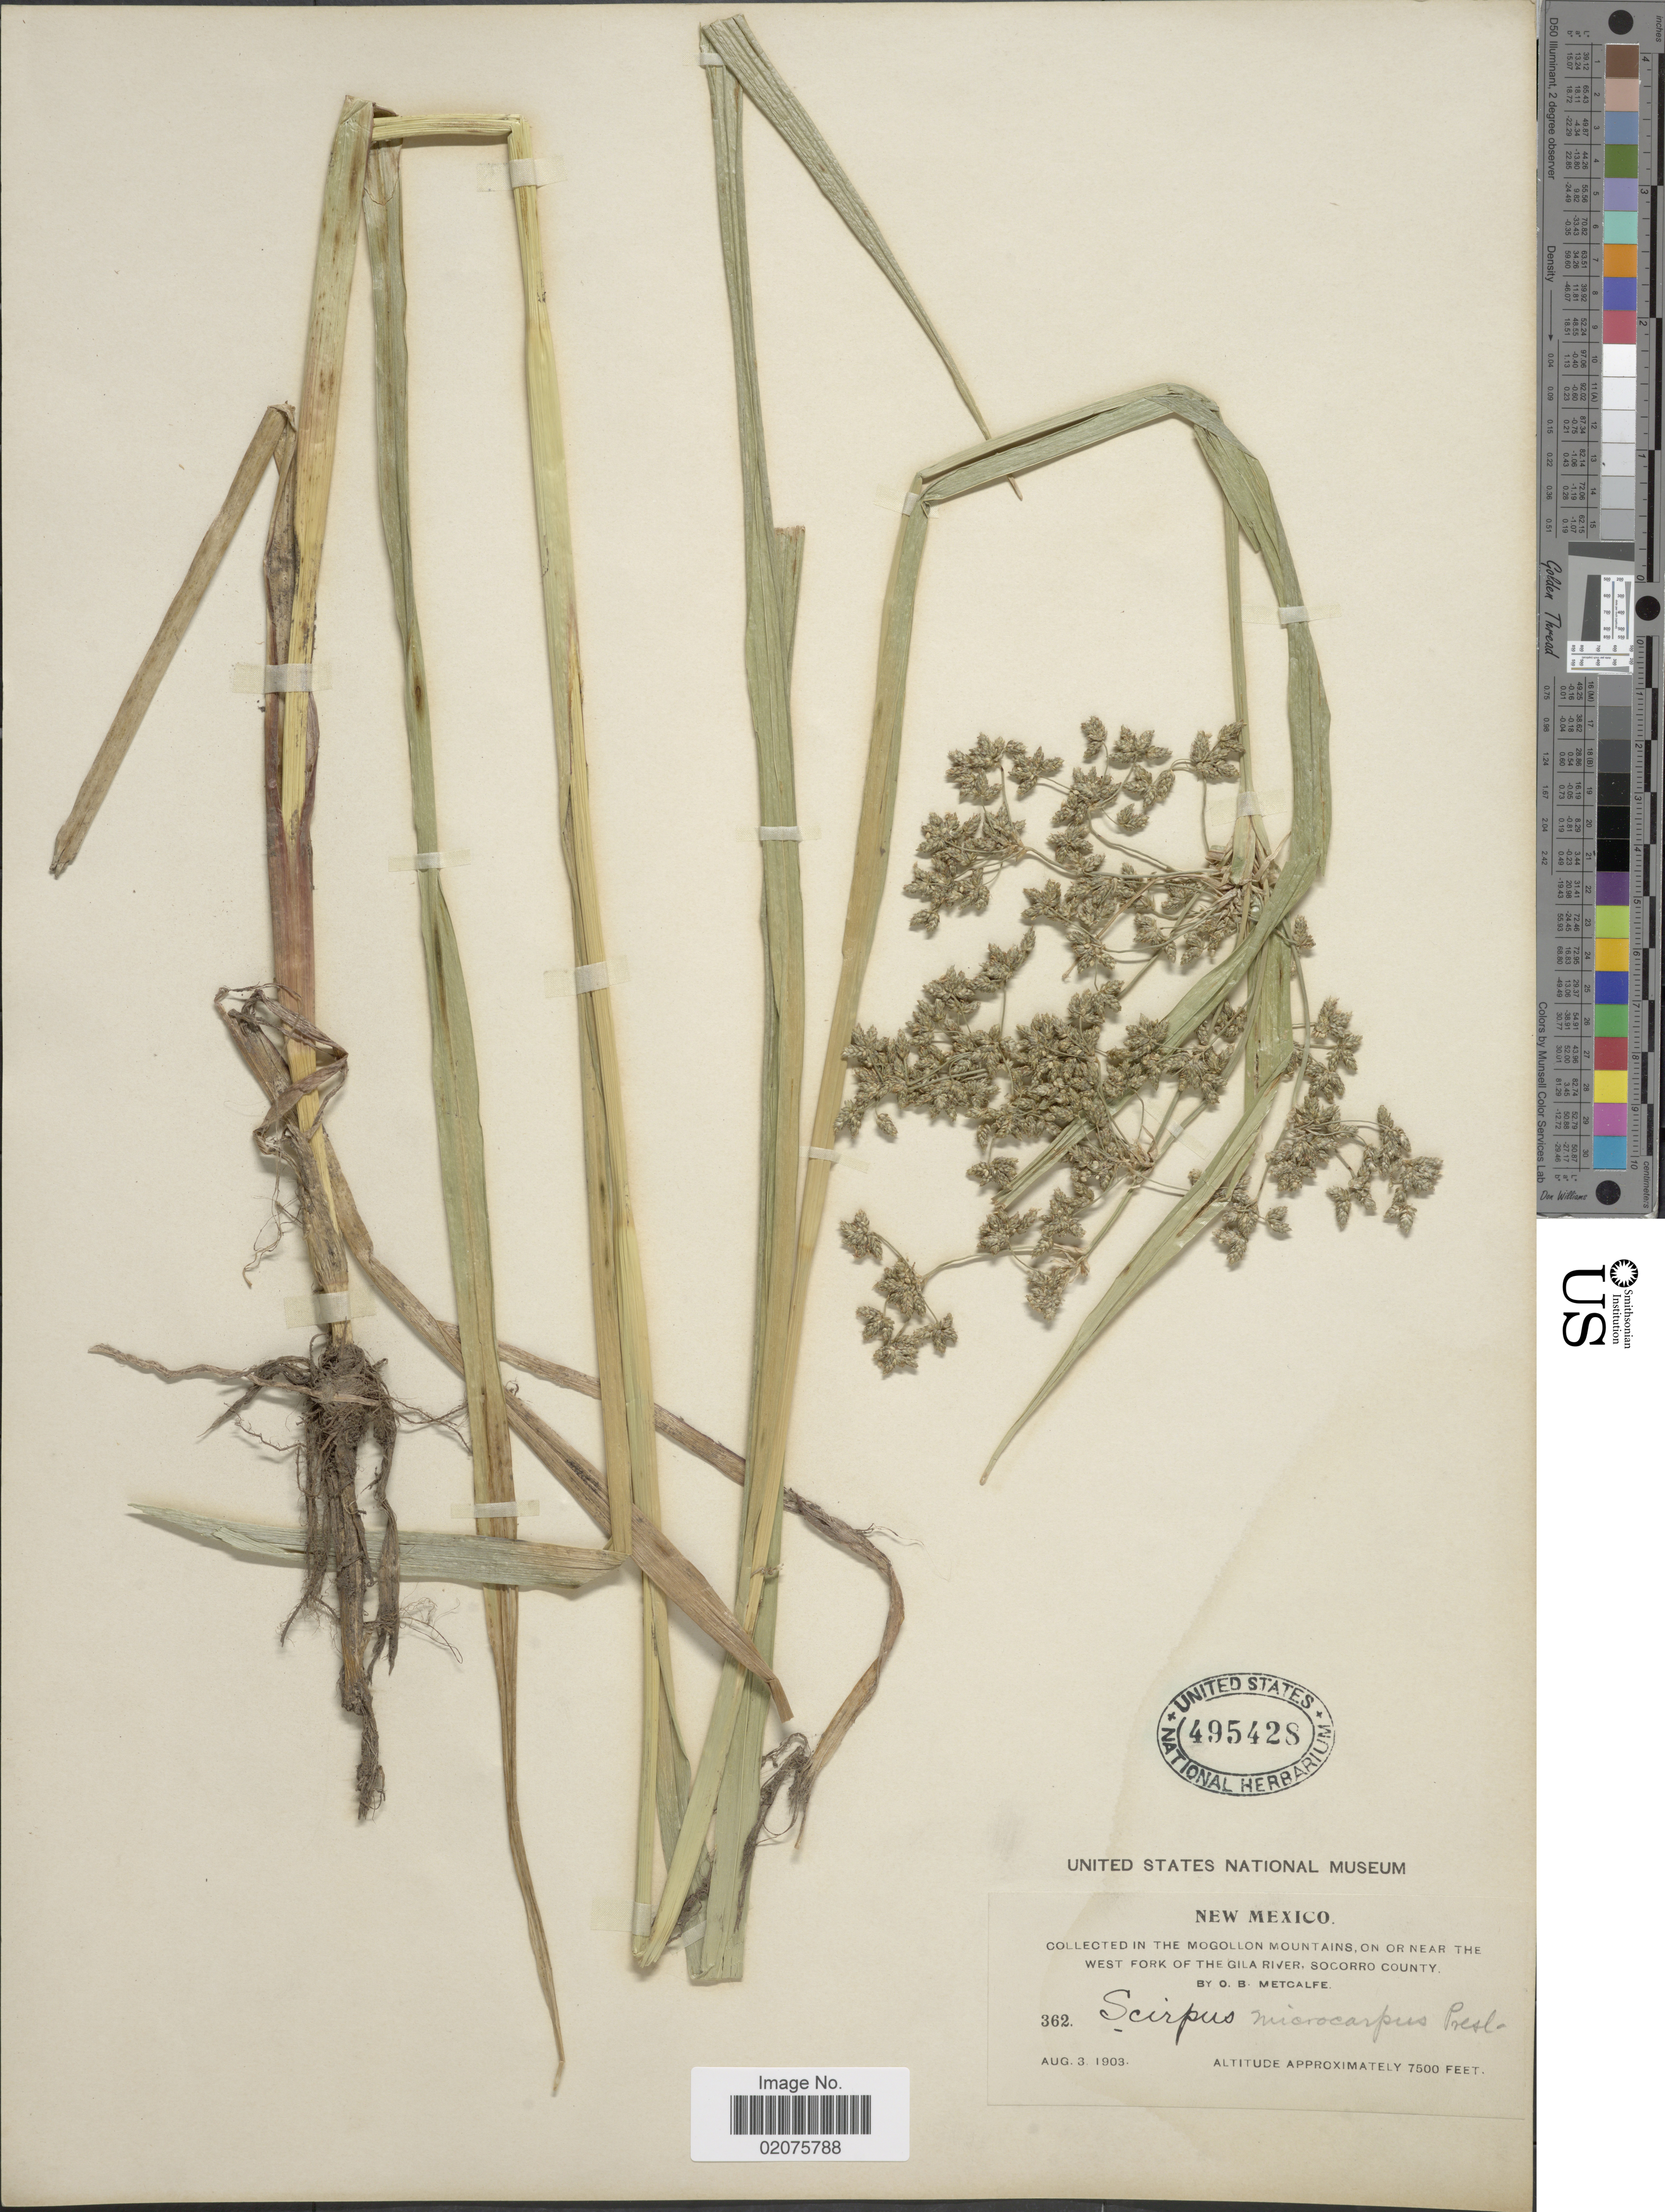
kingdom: Plantae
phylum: Tracheophyta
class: Liliopsida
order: Poales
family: Cyperaceae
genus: Scirpus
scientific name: Scirpus microcarpus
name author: J. Presl & C. Presl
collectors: O. B. Metcalfe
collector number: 362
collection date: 1903-08-03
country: United States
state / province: New Mexico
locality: Mogollon Mountains, on or near the west Fork of the Gila River, Socorro County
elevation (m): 2286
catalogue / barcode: US 495428